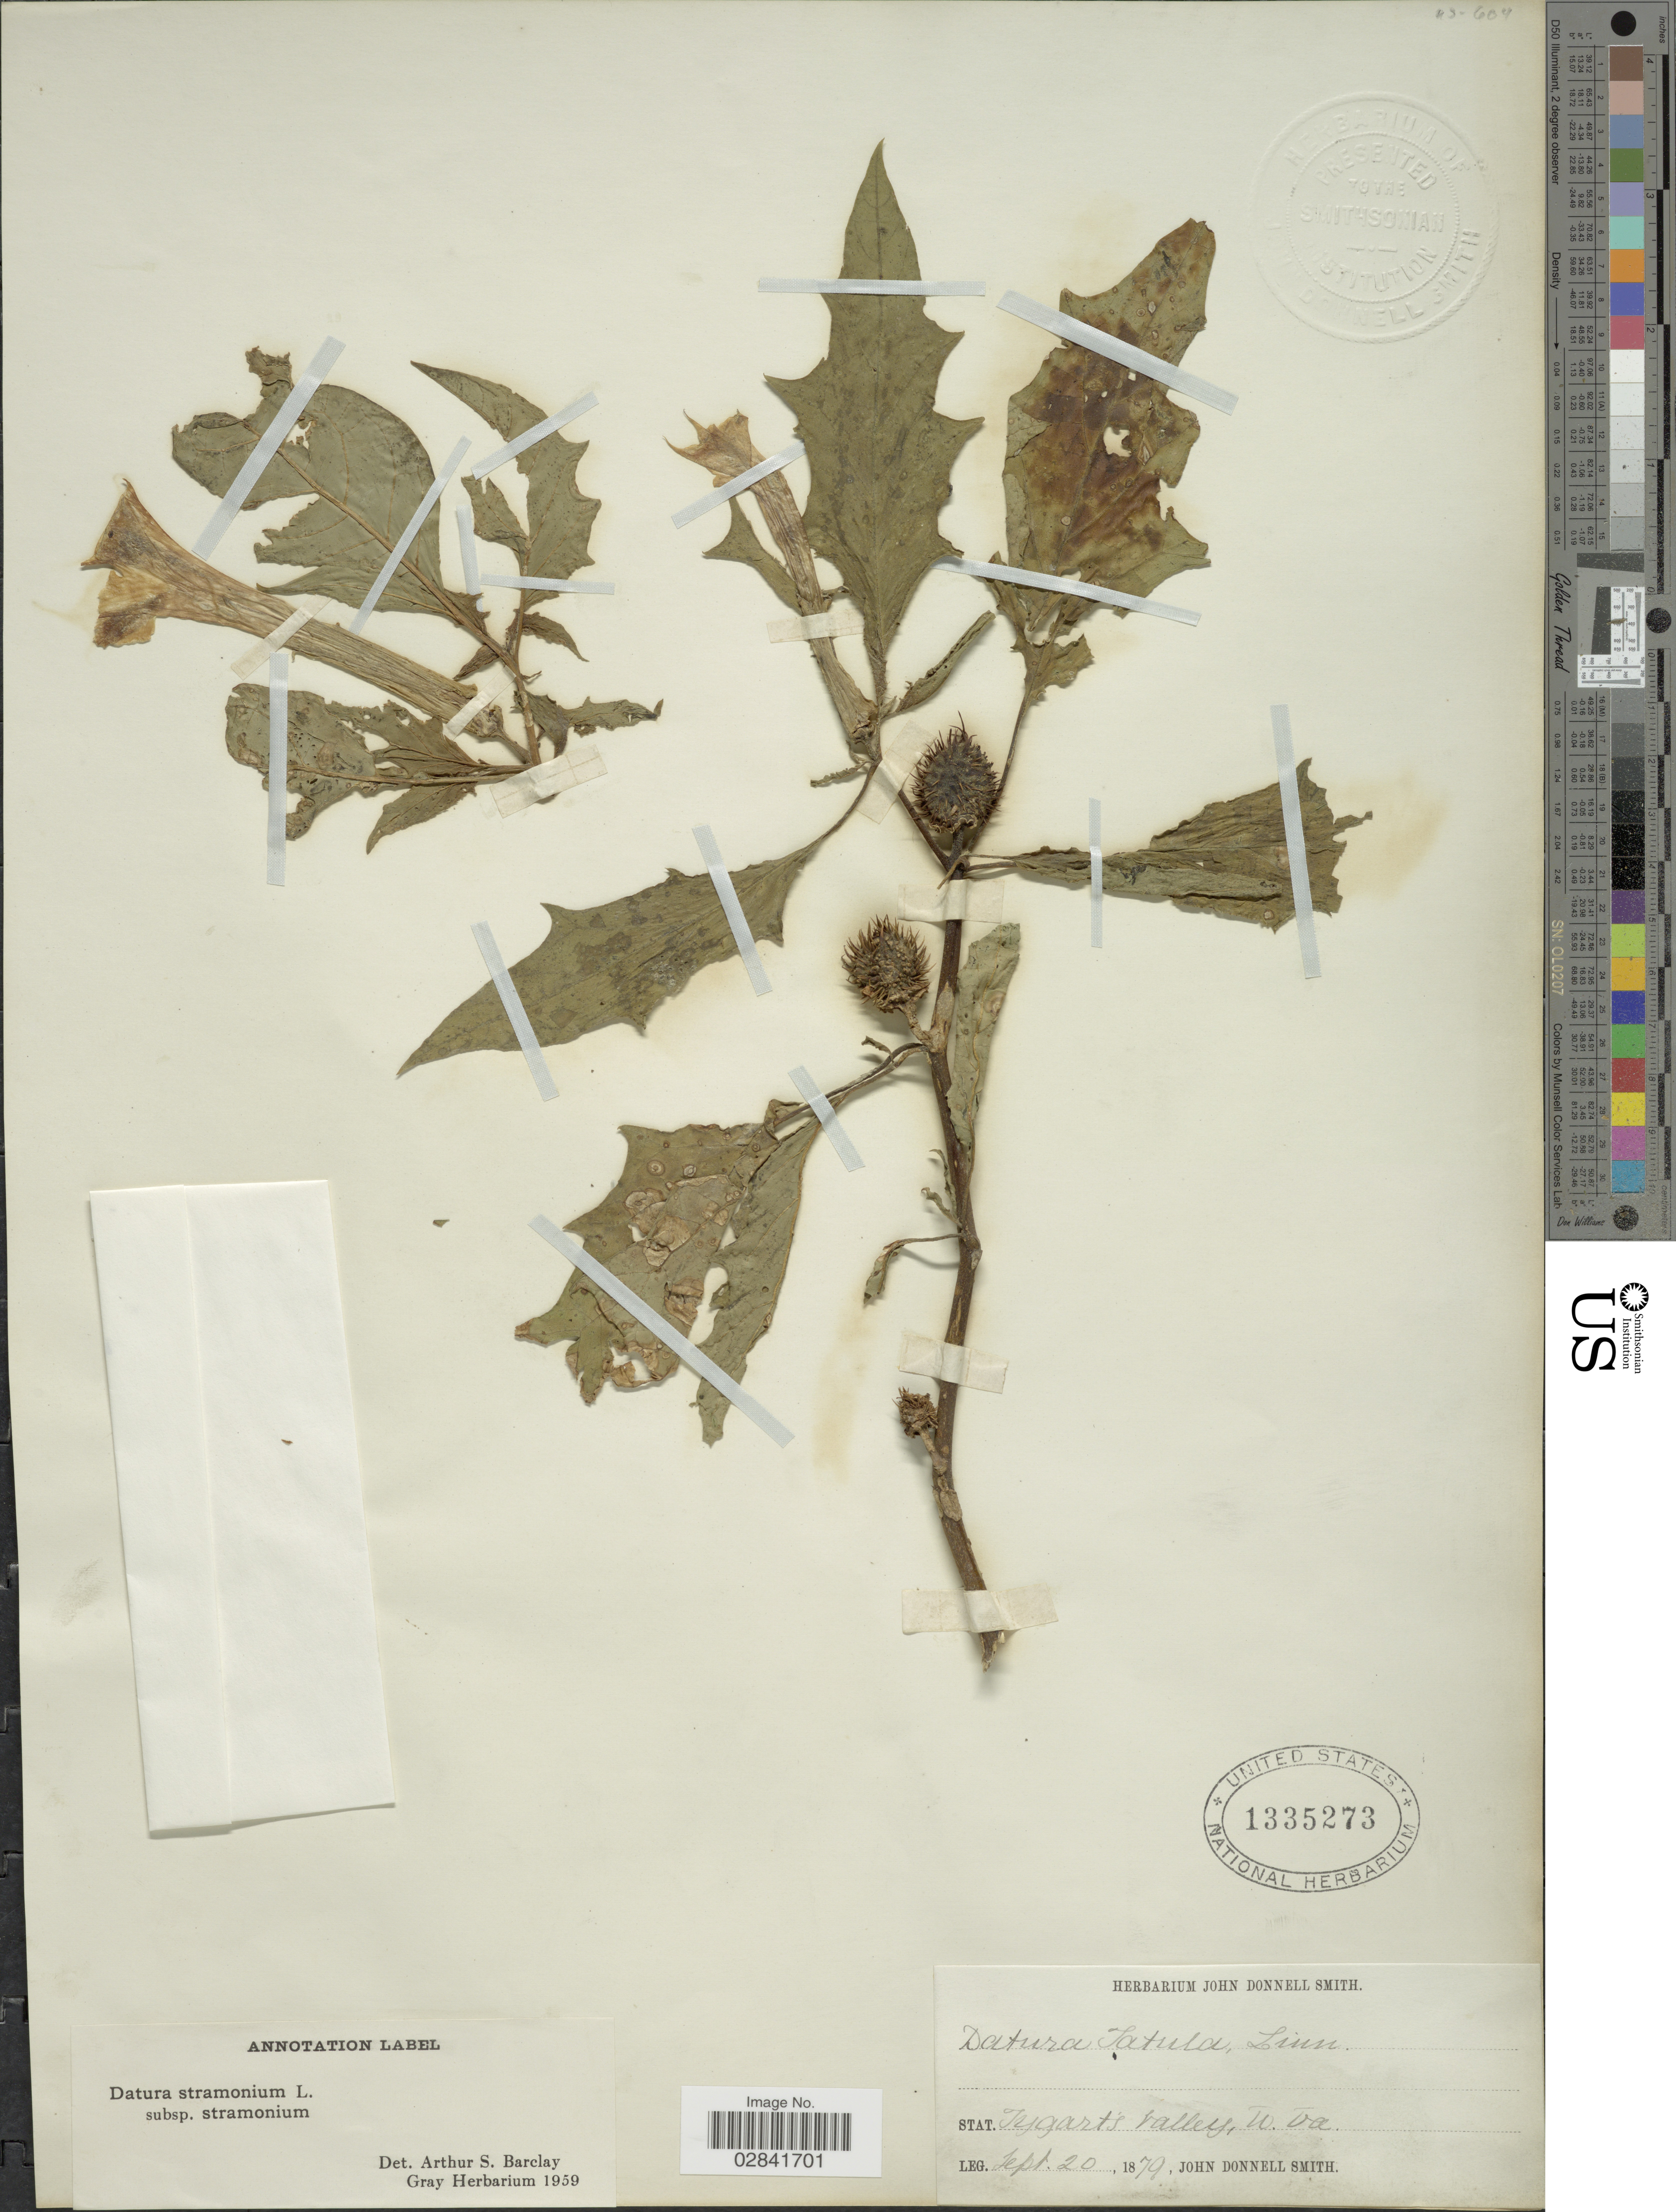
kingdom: Plantae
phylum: Tracheophyta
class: Magnoliopsida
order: Solanales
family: Solanaceae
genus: Datura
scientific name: Datura stramonium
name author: L.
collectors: J. Donnell Smith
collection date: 1879-09-20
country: United States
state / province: West Virginia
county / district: Randolph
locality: Tygart's valley.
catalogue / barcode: US 1335273